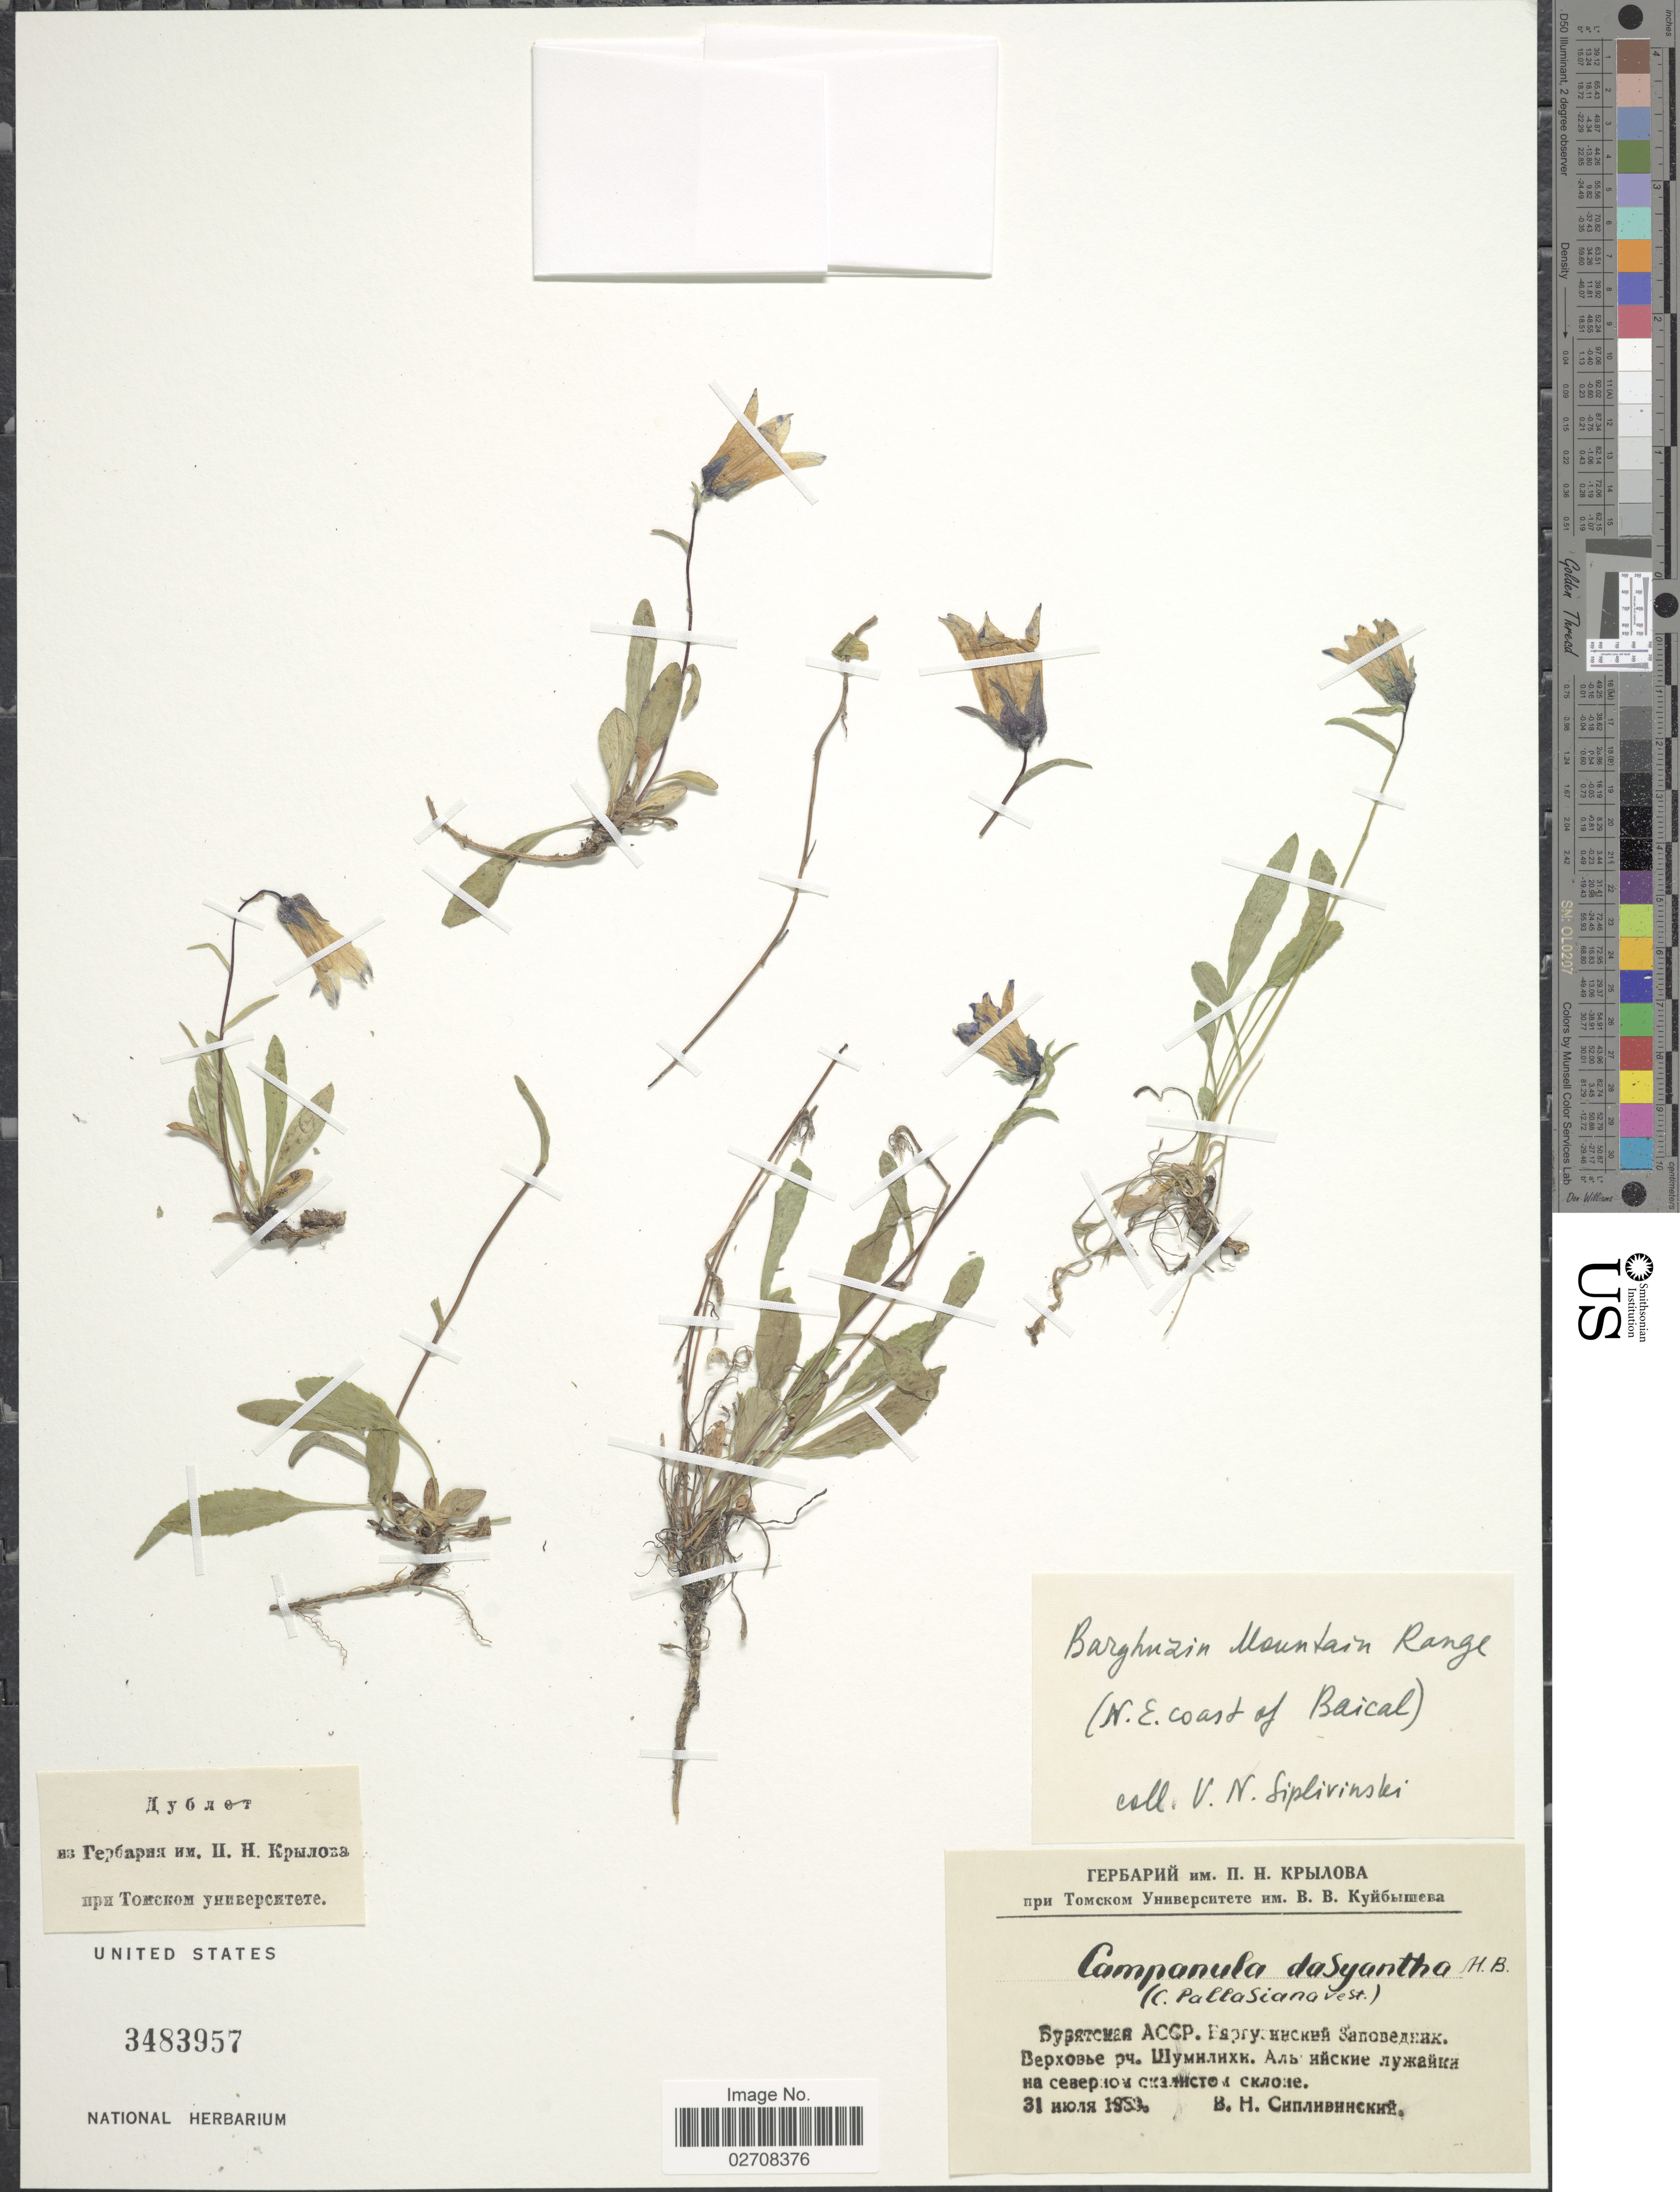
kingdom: Plantae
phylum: Tracheophyta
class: Magnoliopsida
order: Asterales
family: Campanulaceae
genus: Campanula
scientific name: Campanula dasyantha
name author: M. Bieb.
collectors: V. N. Siplivinsky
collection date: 1953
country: Russian Federation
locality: Barghuzin Mountain Range (N.E. coast of Baical).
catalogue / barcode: US 3483957